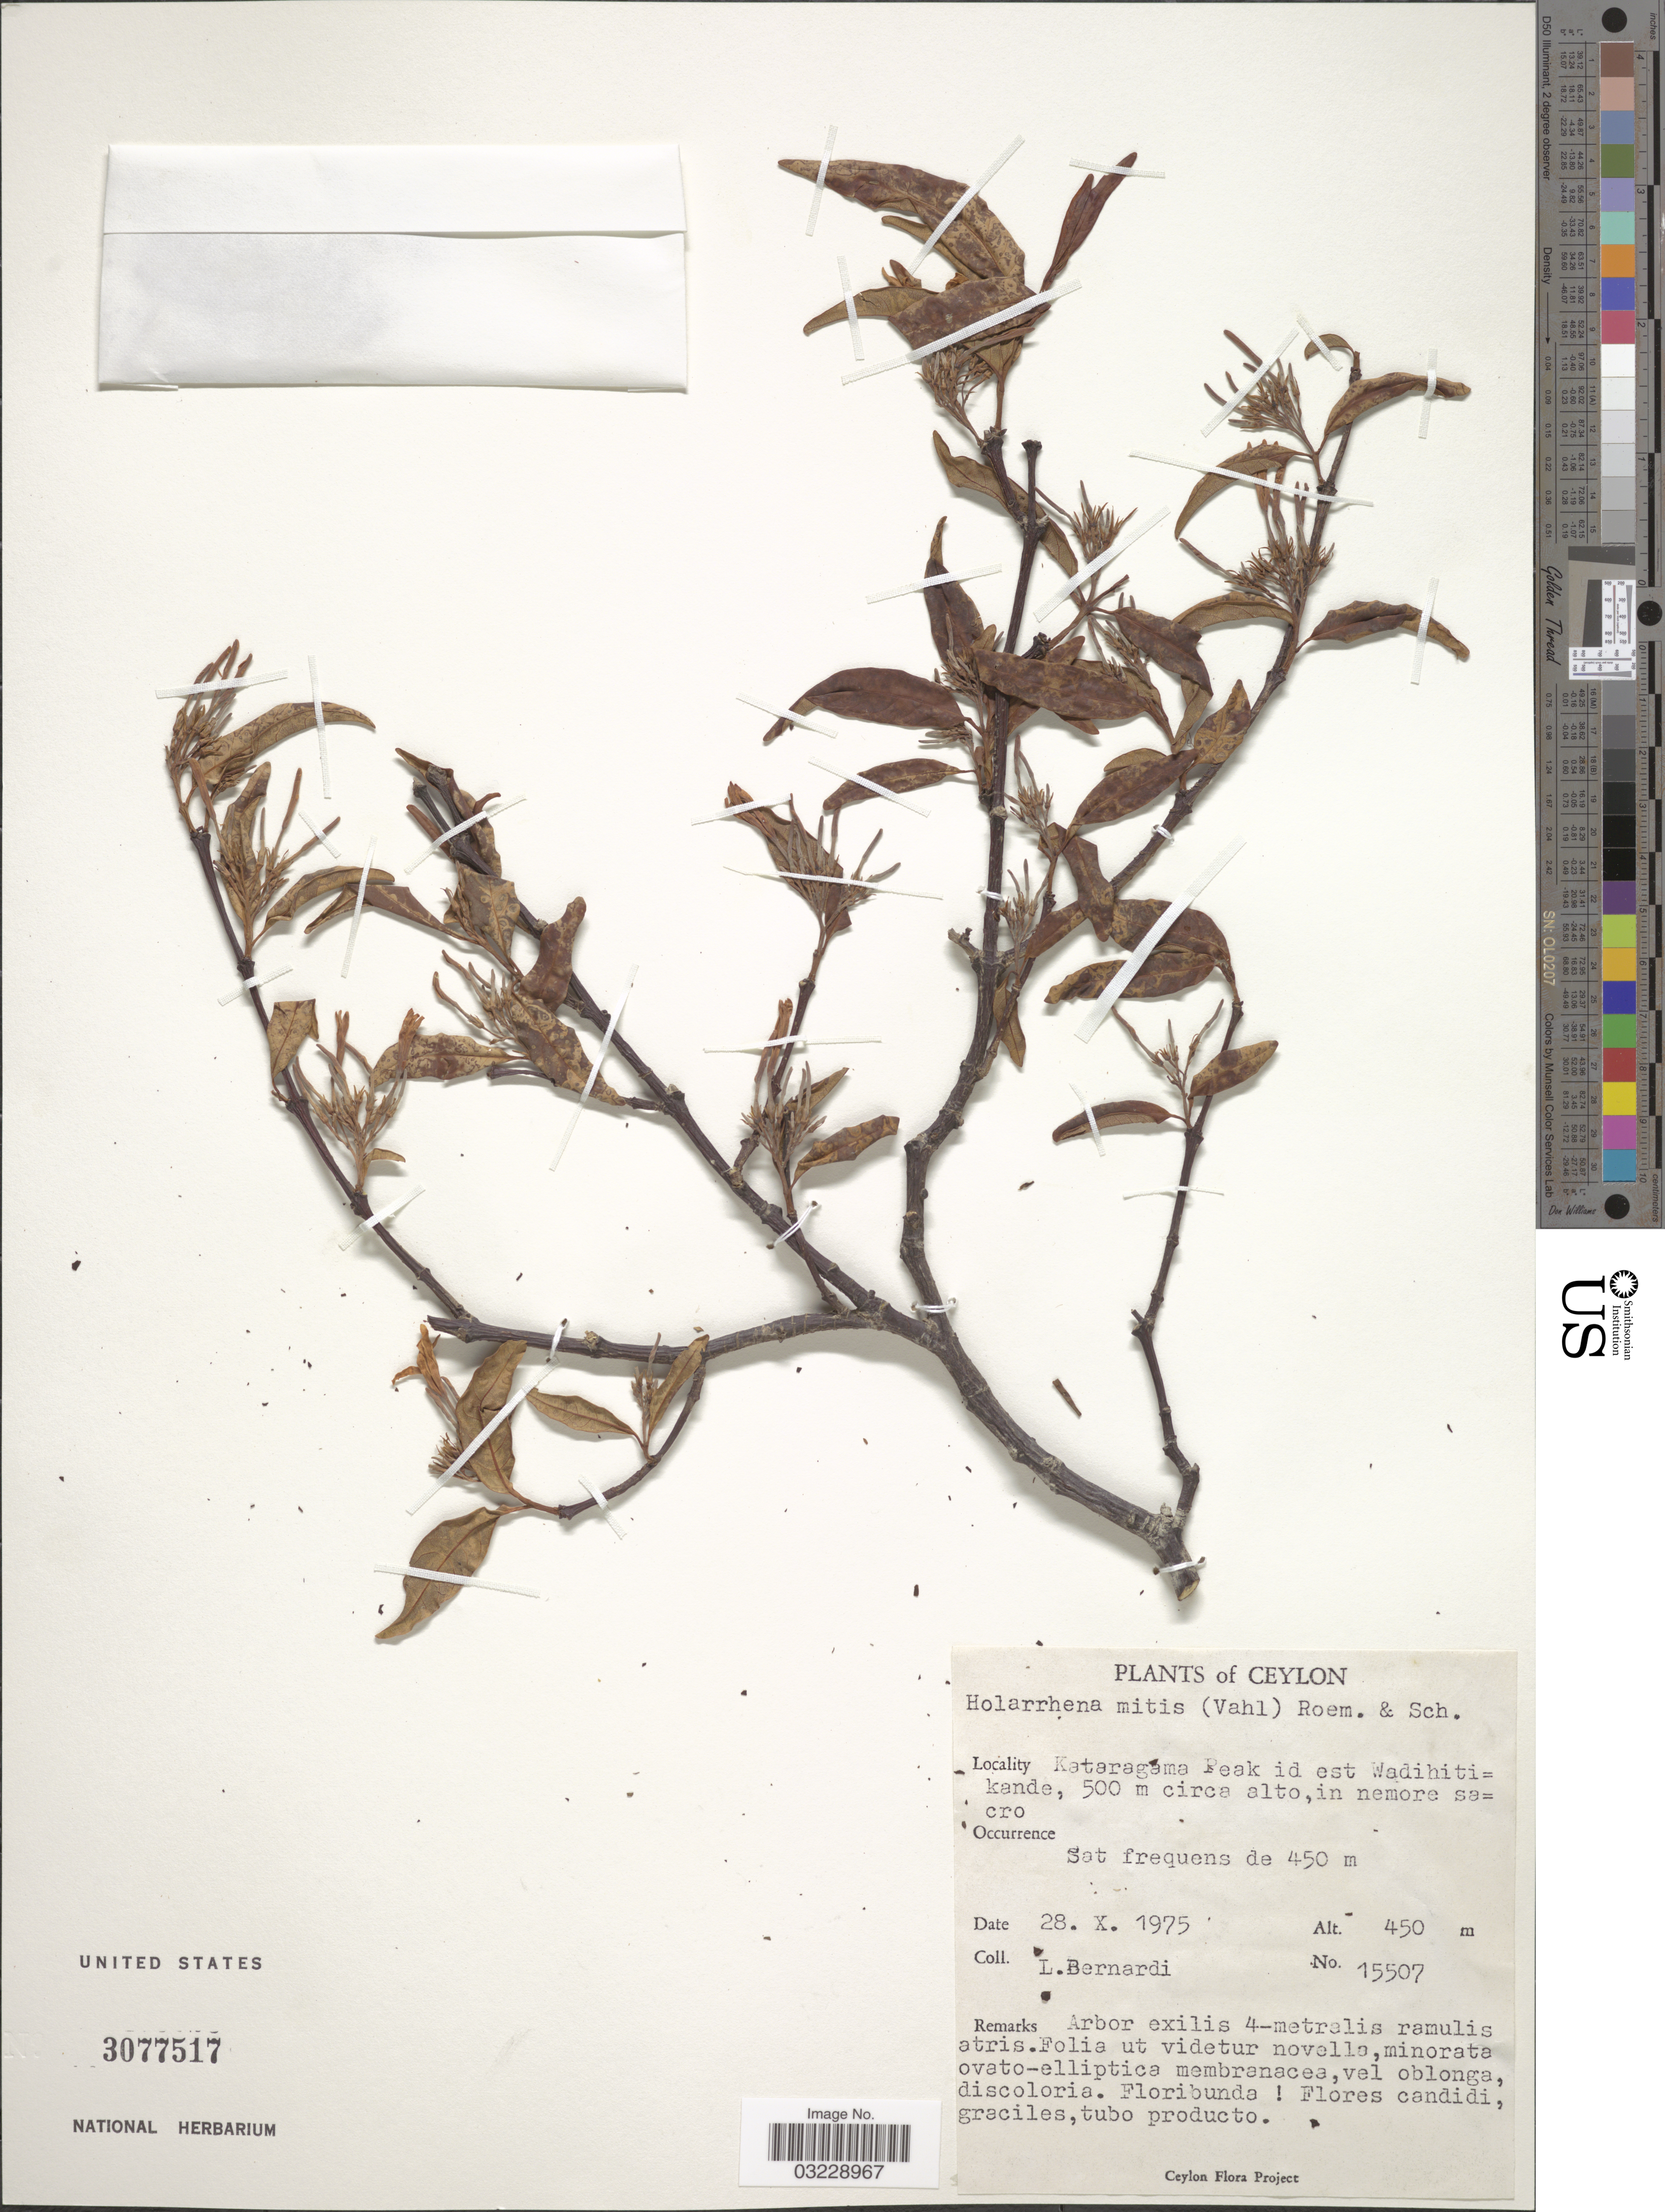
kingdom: Plantae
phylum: Tracheophyta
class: Magnoliopsida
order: Gentianales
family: Apocynaceae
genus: Holarrhena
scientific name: Holarrhena mitis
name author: (Vahl) R. Br. ex Roem. & Schult.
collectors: L. Bernardi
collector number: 15507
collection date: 1975-10-28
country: Sri Lanka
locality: Ceylon. Kataragama Peak id est Wadihiti = kande.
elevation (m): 450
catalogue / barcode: US 3077517